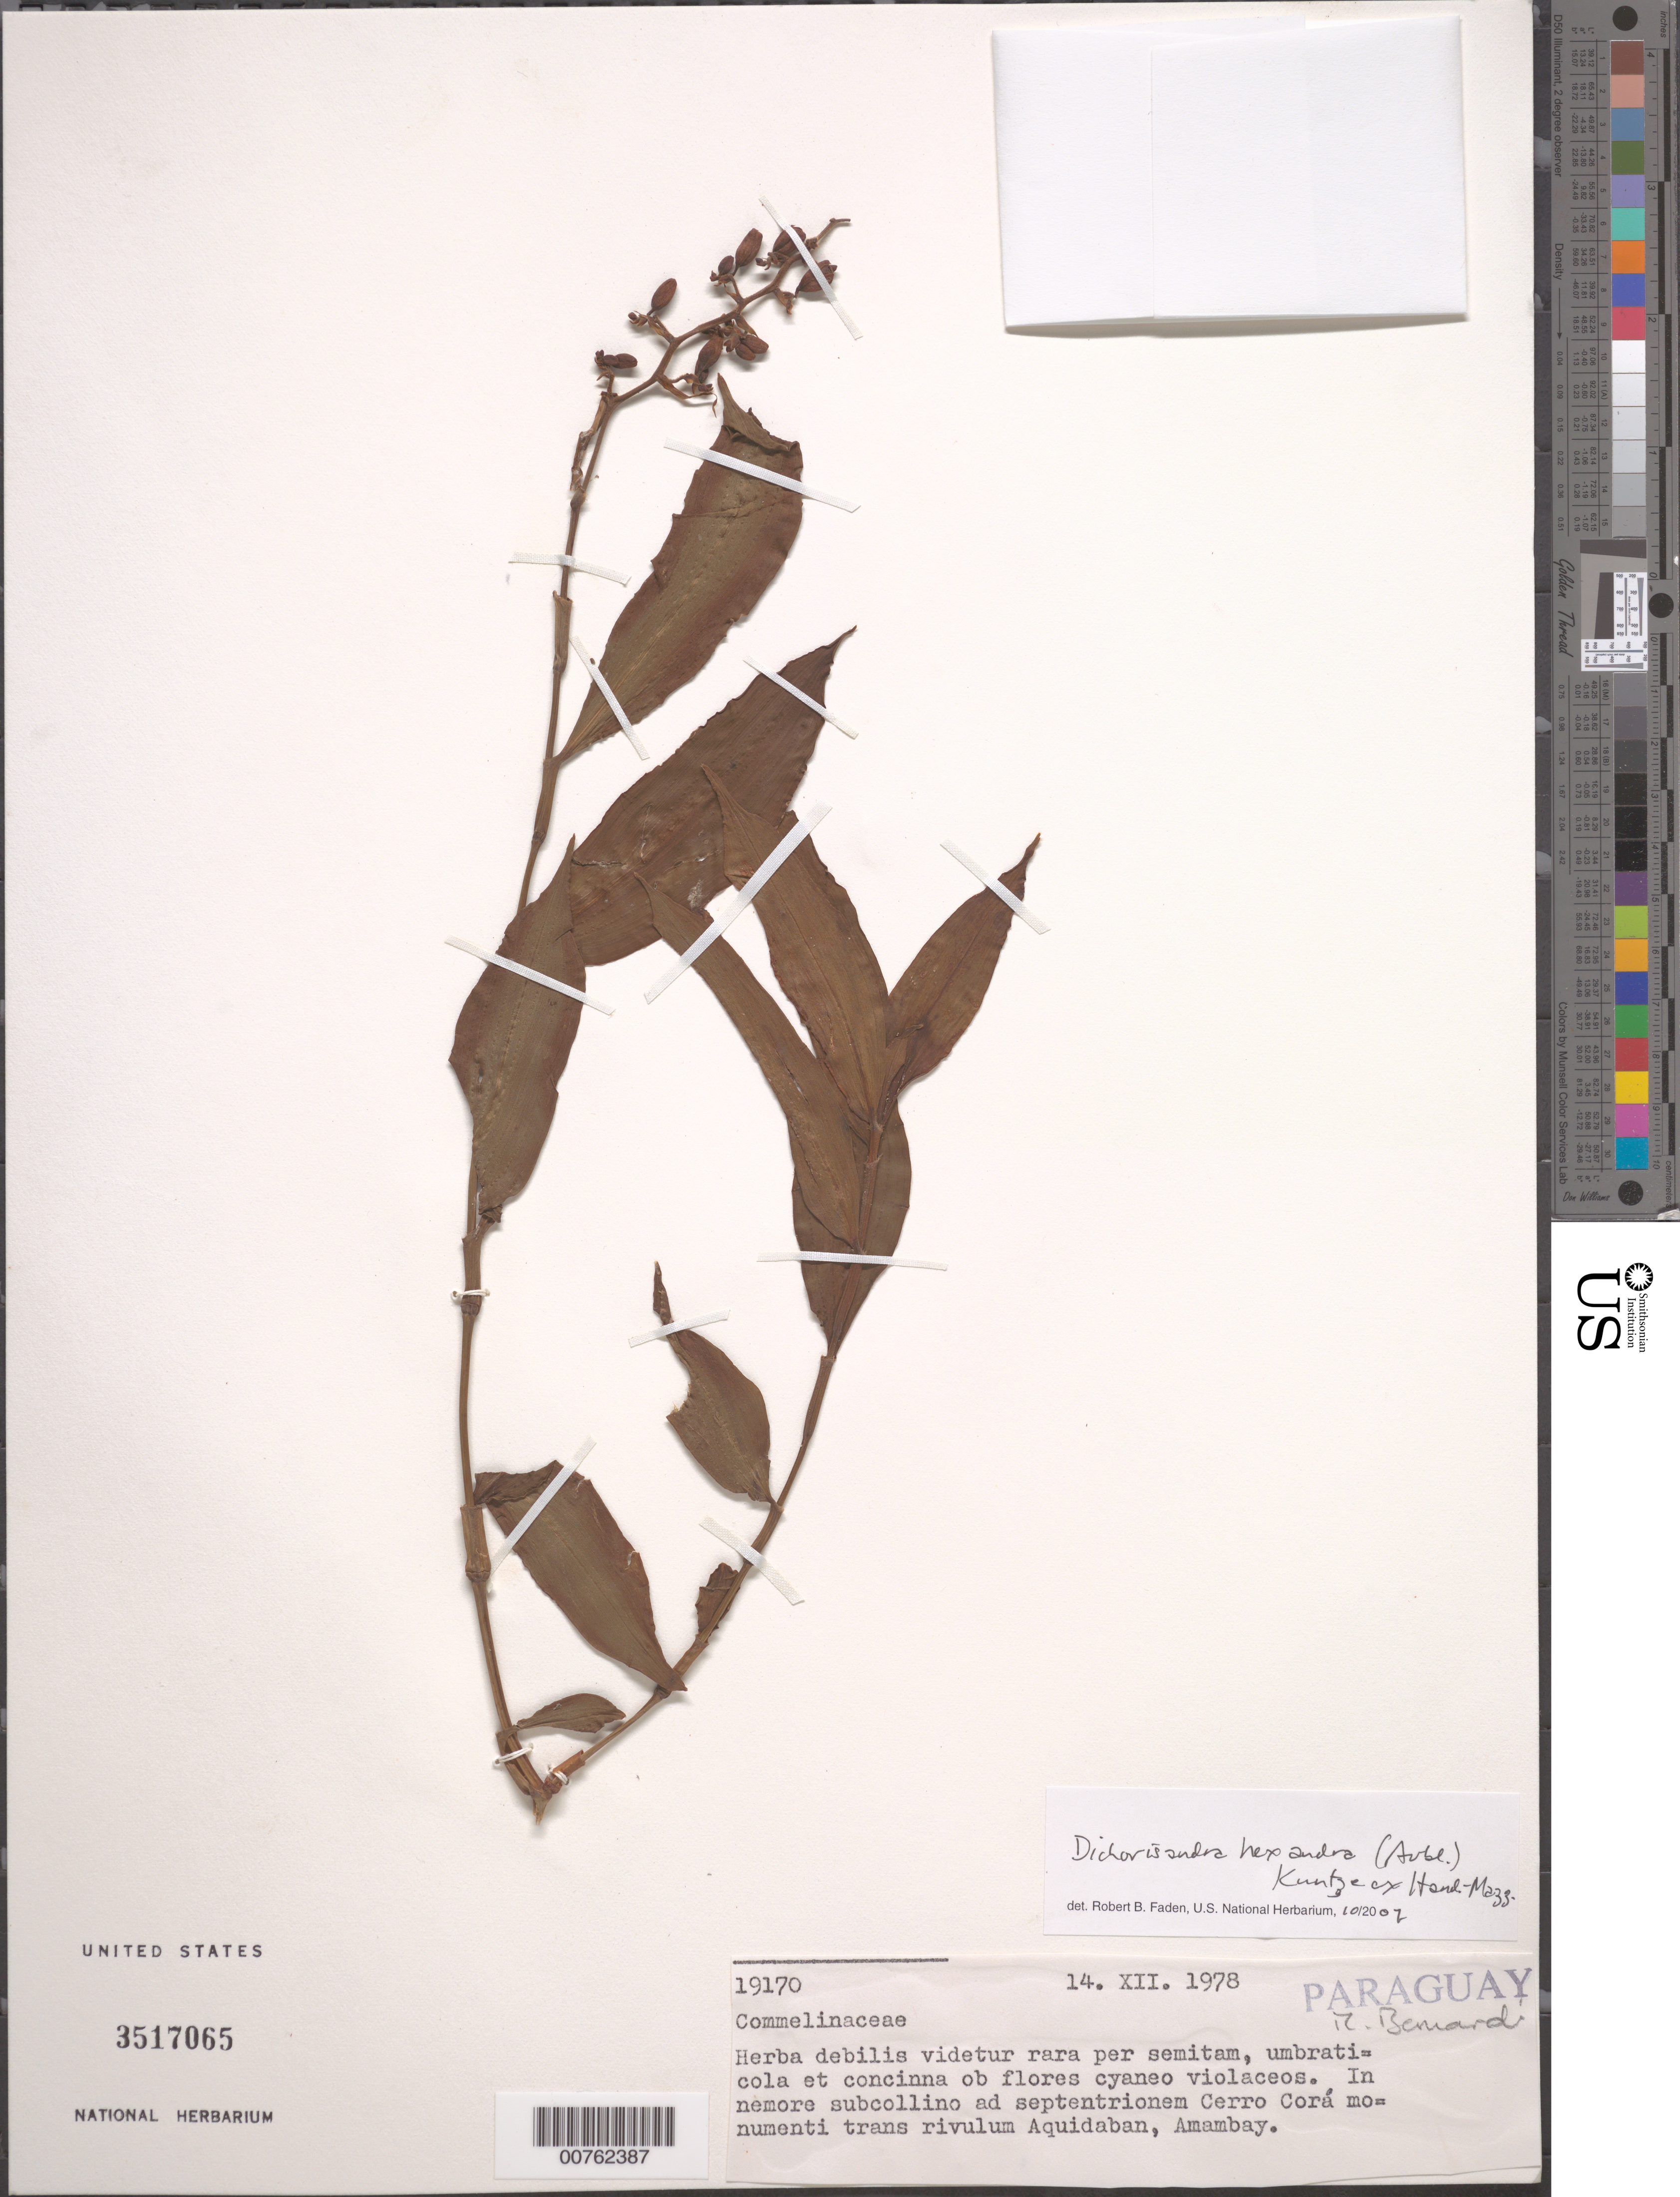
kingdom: Plantae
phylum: Tracheophyta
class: Liliopsida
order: Commelinales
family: Commelinaceae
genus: Dichorisandra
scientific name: Dichorisandra hexandra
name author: (Aubl.) Standl.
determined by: Faden, Robert B., (US), Smithsonian Institution - National Museum of Natural History (UNITED STATES)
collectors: L. Bernardi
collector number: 19170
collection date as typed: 14 Dec 1978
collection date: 1978-12-14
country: Paraguay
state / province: Amambay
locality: In nemore subcillino ad septentrionem Cerro Cora mo-numenti trans rivulum Aquidaban, Amambay.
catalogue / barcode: US 3517065